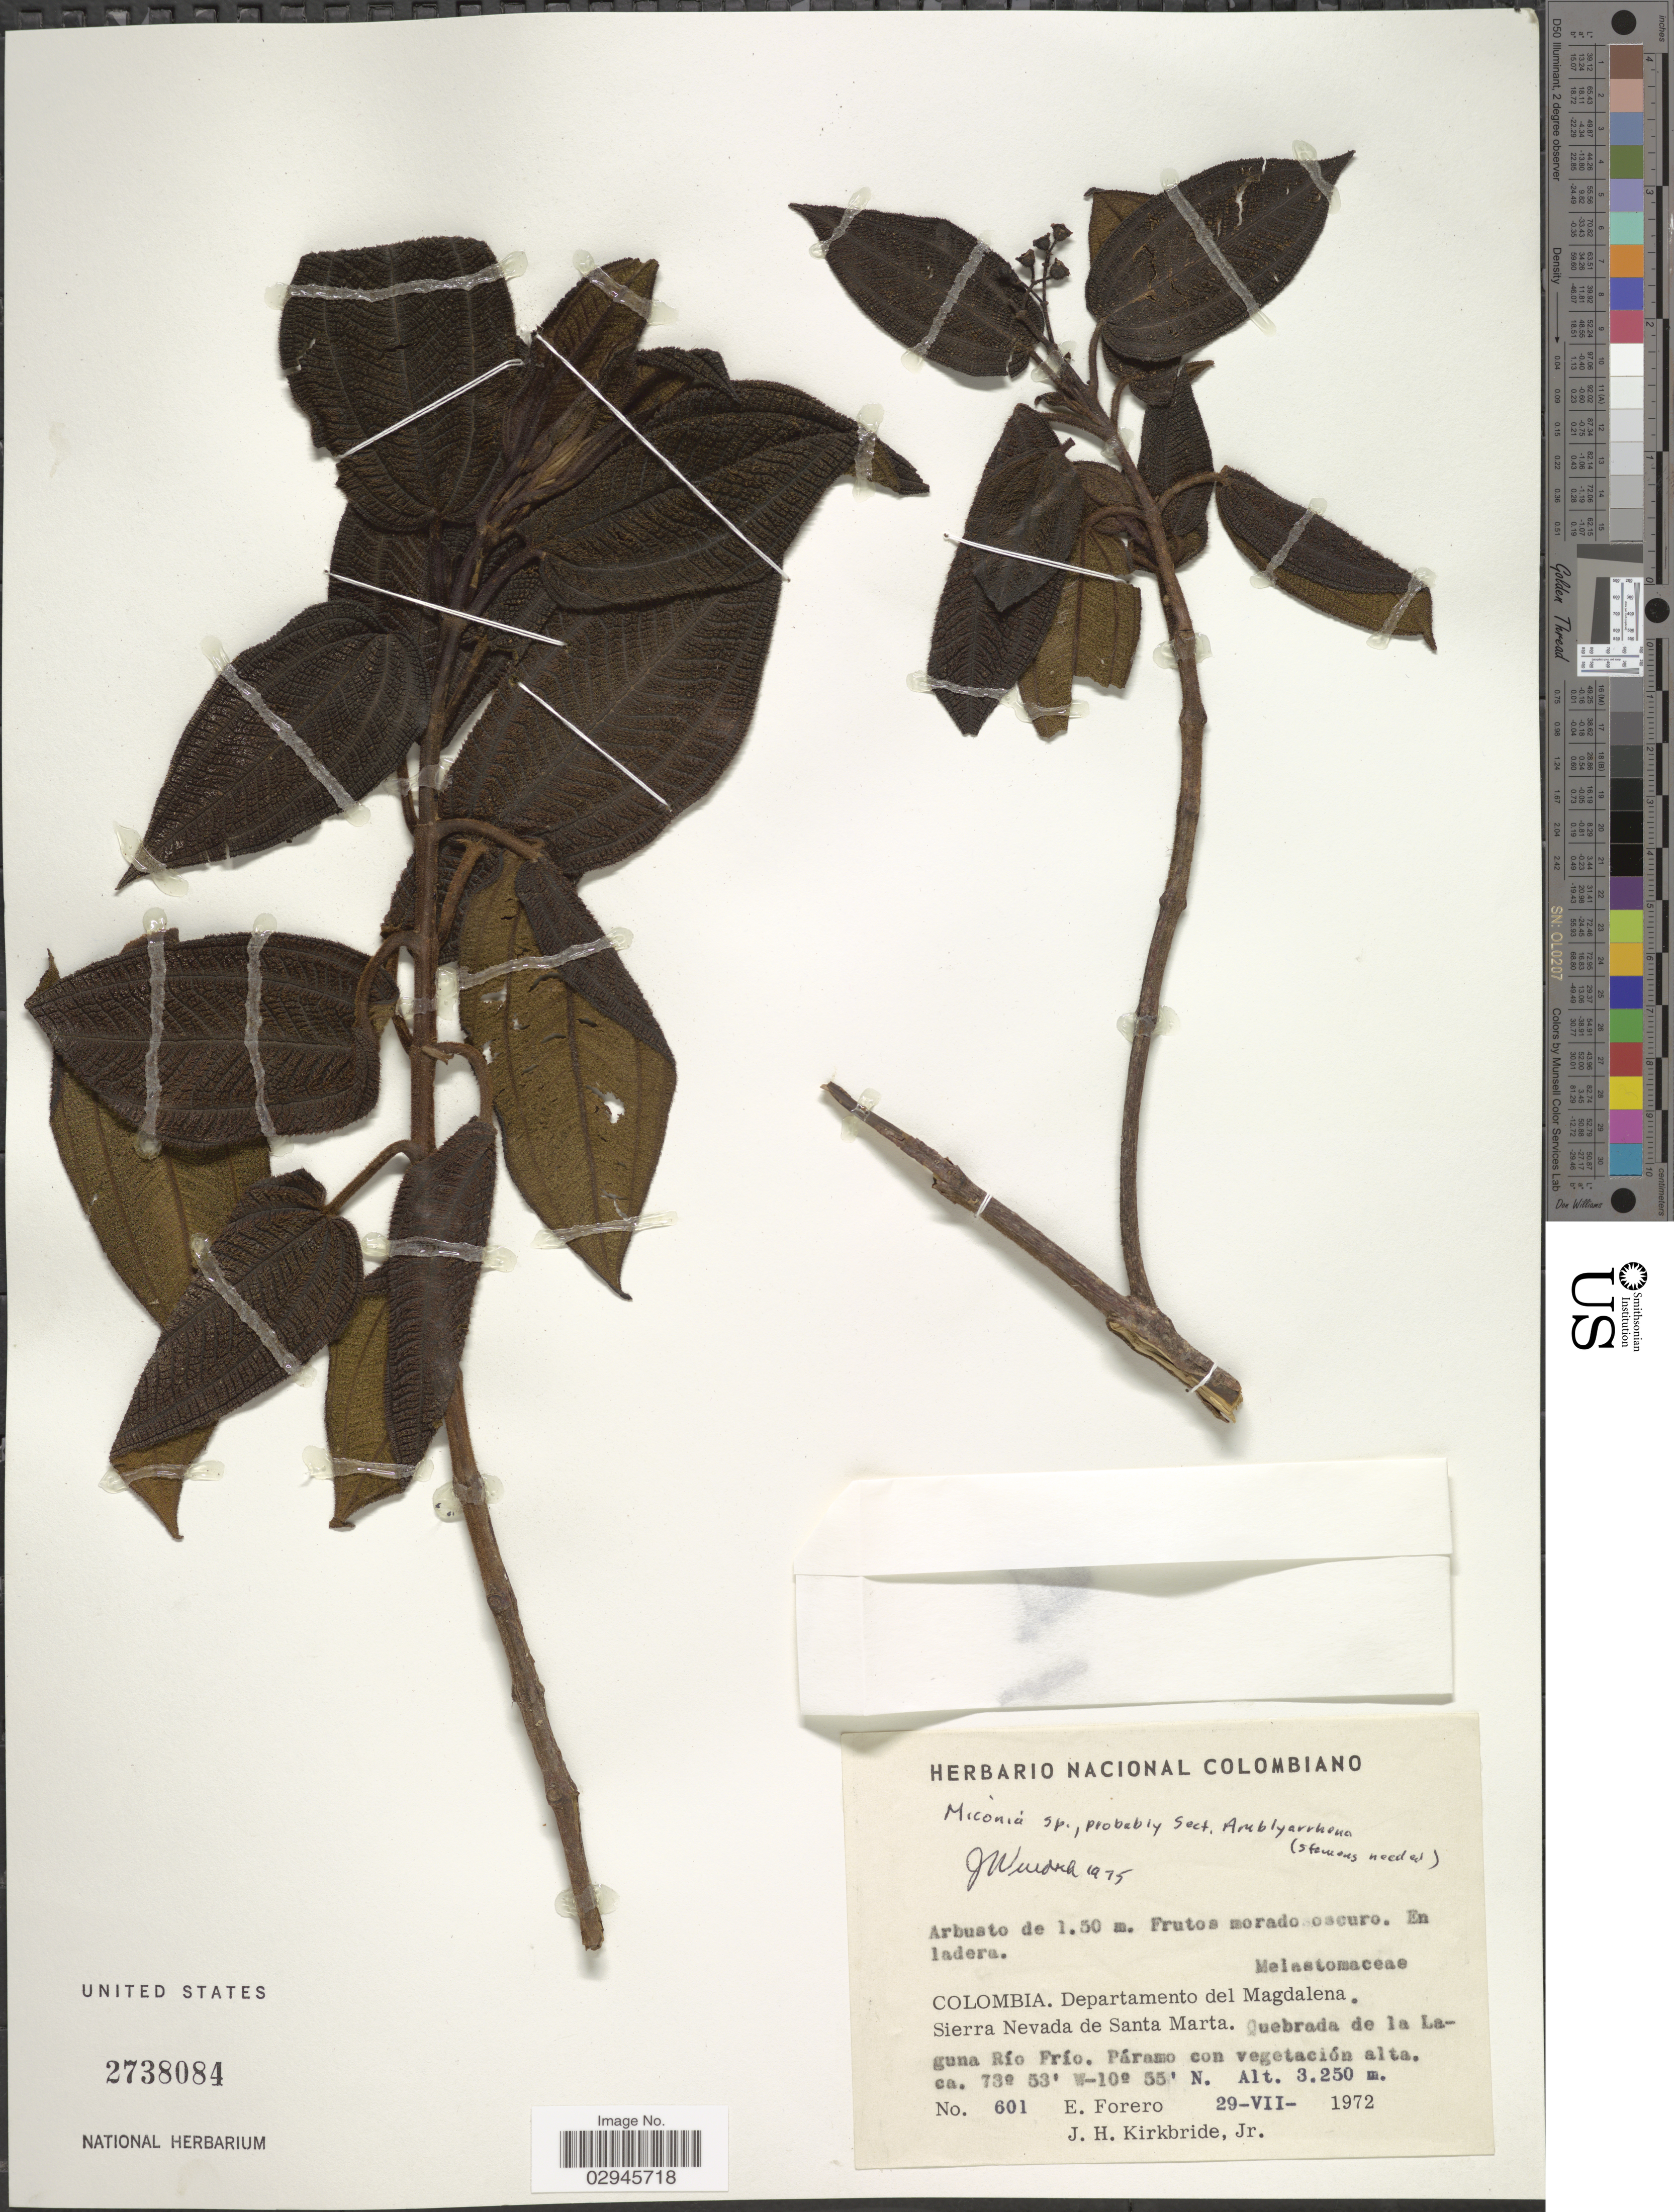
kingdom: Plantae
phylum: Tracheophyta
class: Magnoliopsida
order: Myrtales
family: Melastomataceae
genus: Miconia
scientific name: Miconia sp.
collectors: E. Forero & J. H. Kirkbride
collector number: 601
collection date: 1972-07-29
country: Colombia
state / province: Magdalena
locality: Departamento del Magdalena. Sierra Nevada de Santa Marta. Quebrada de la Laguna Río Frío.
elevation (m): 3250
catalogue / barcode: US 2738084